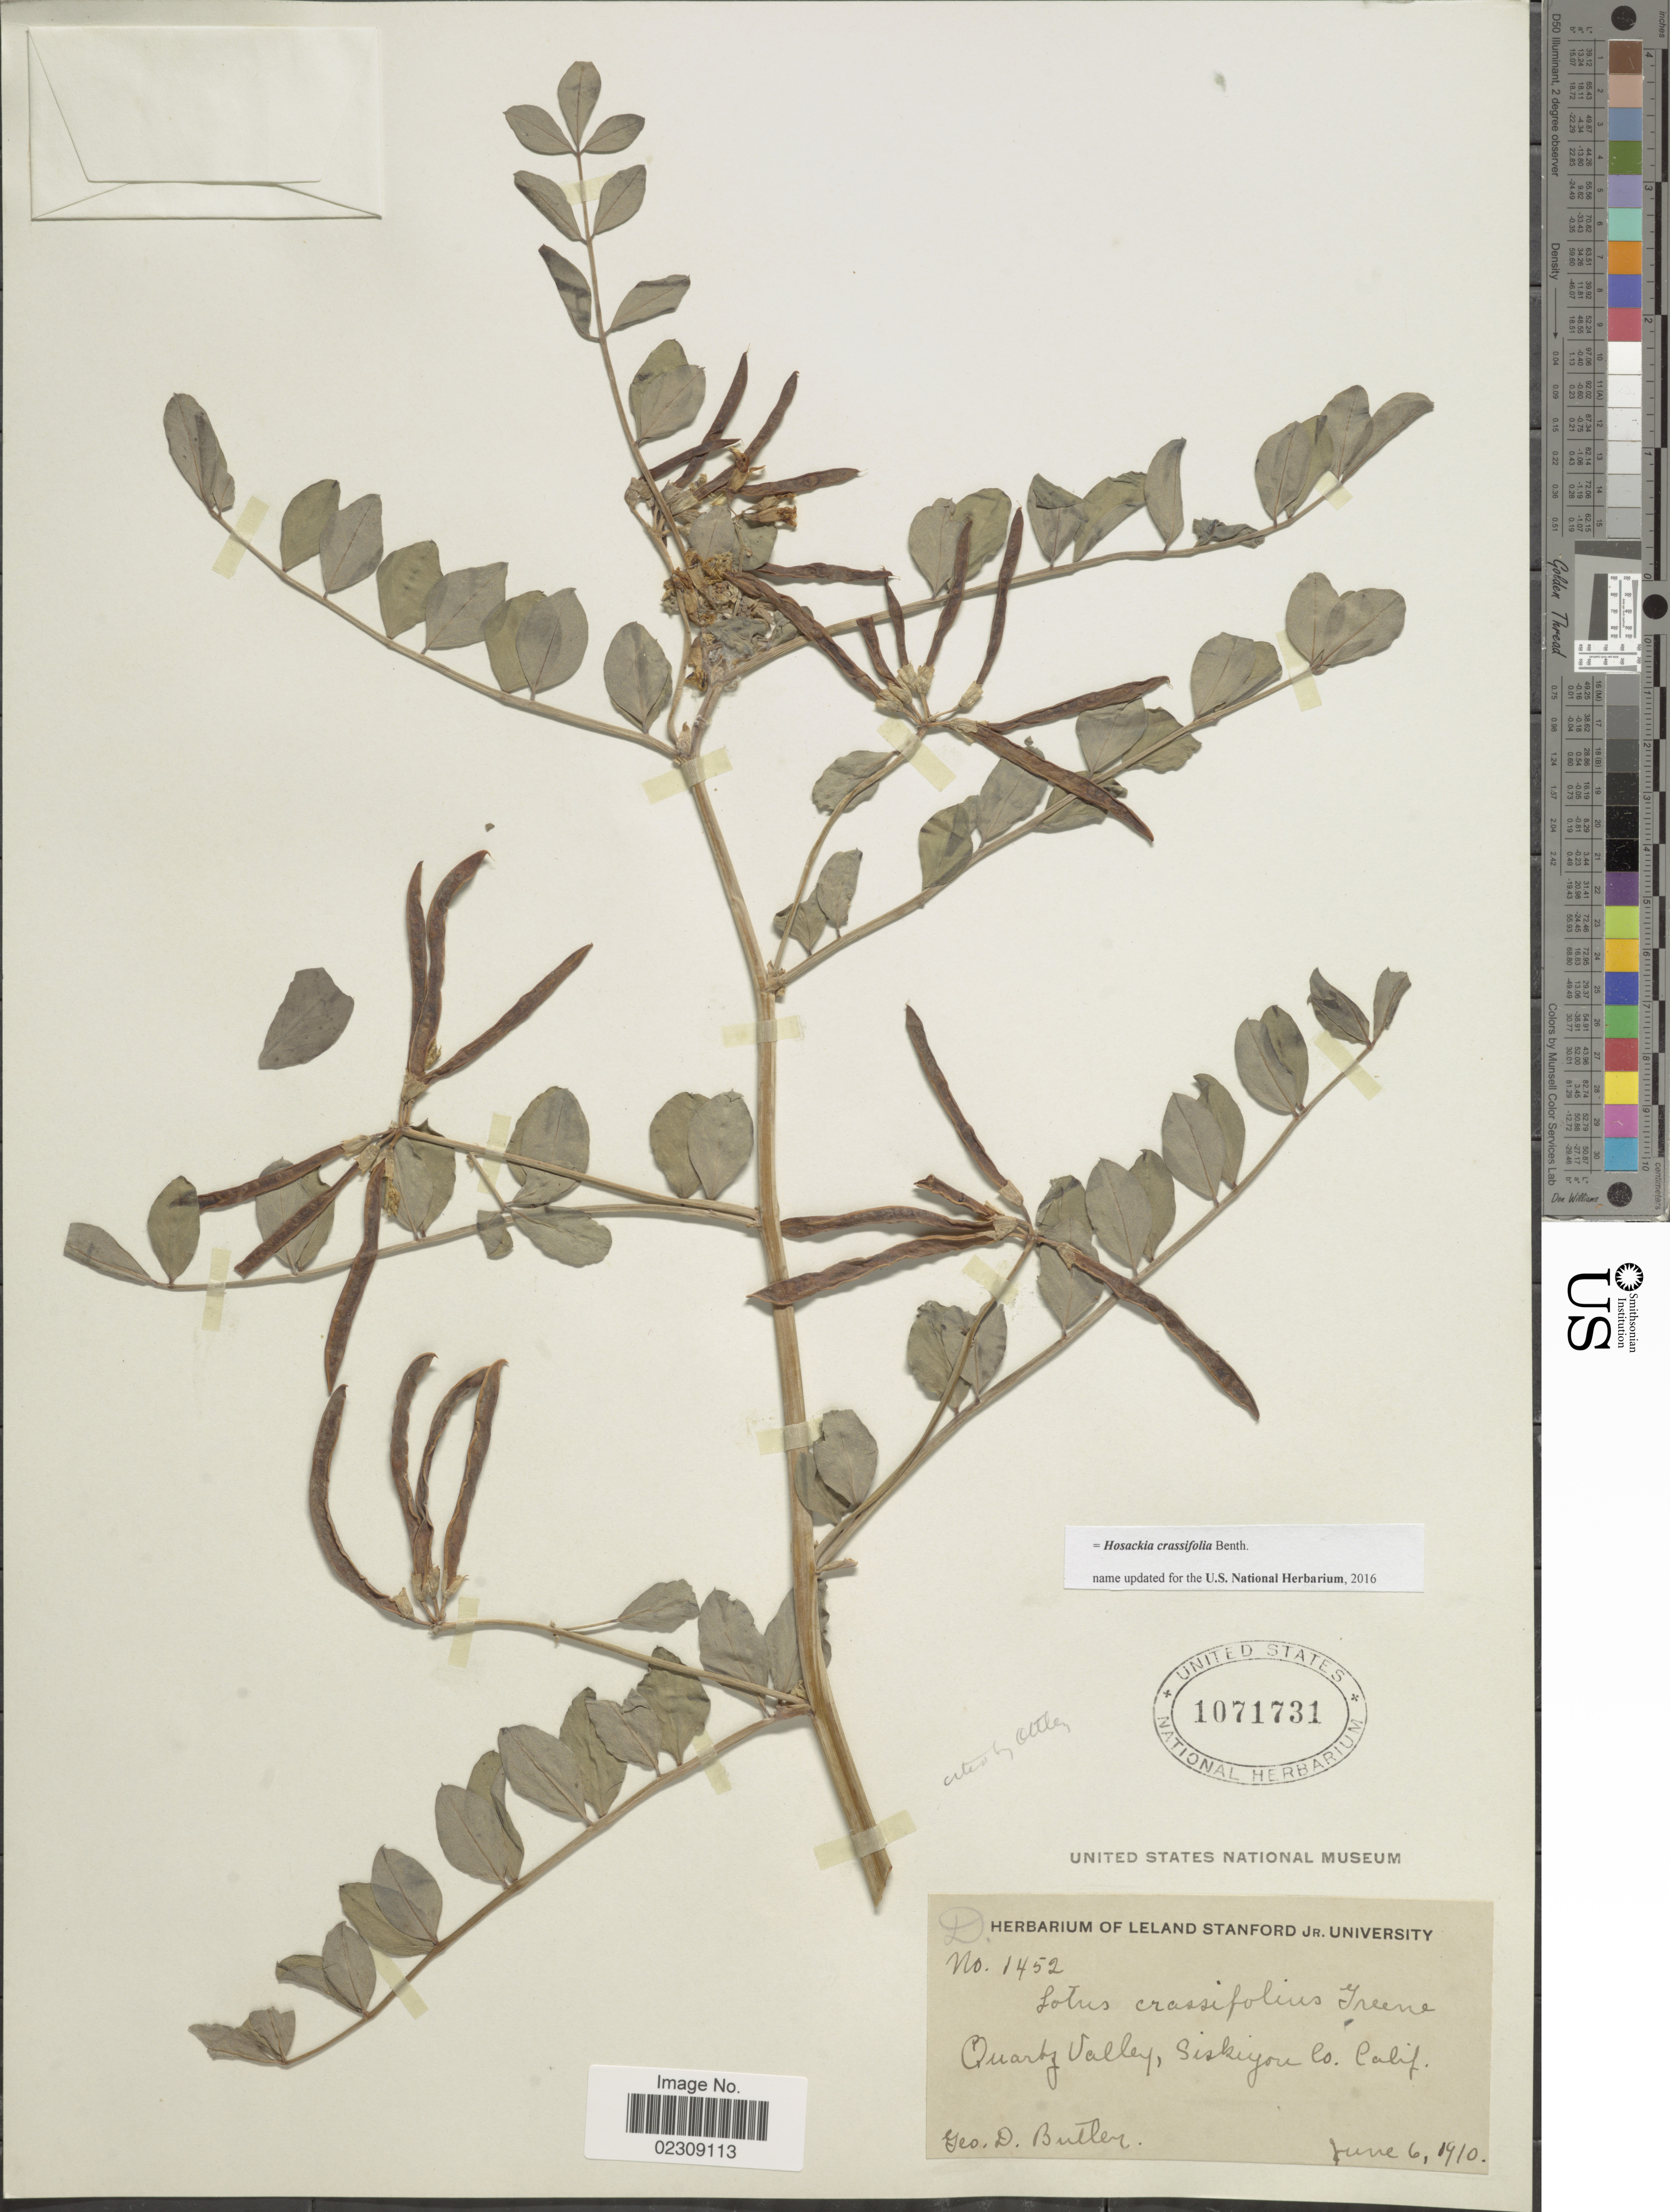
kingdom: Plantae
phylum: Tracheophyta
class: Magnoliopsida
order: Fabales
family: Fabaceae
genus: Hosackia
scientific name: Hosackia crassifolia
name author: Benth.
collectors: G. D. Butler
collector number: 1452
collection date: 1910-06-06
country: United States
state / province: California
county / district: Siskiyou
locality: Quartz Valley, SIsikiyou Co.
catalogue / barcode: US 1071731